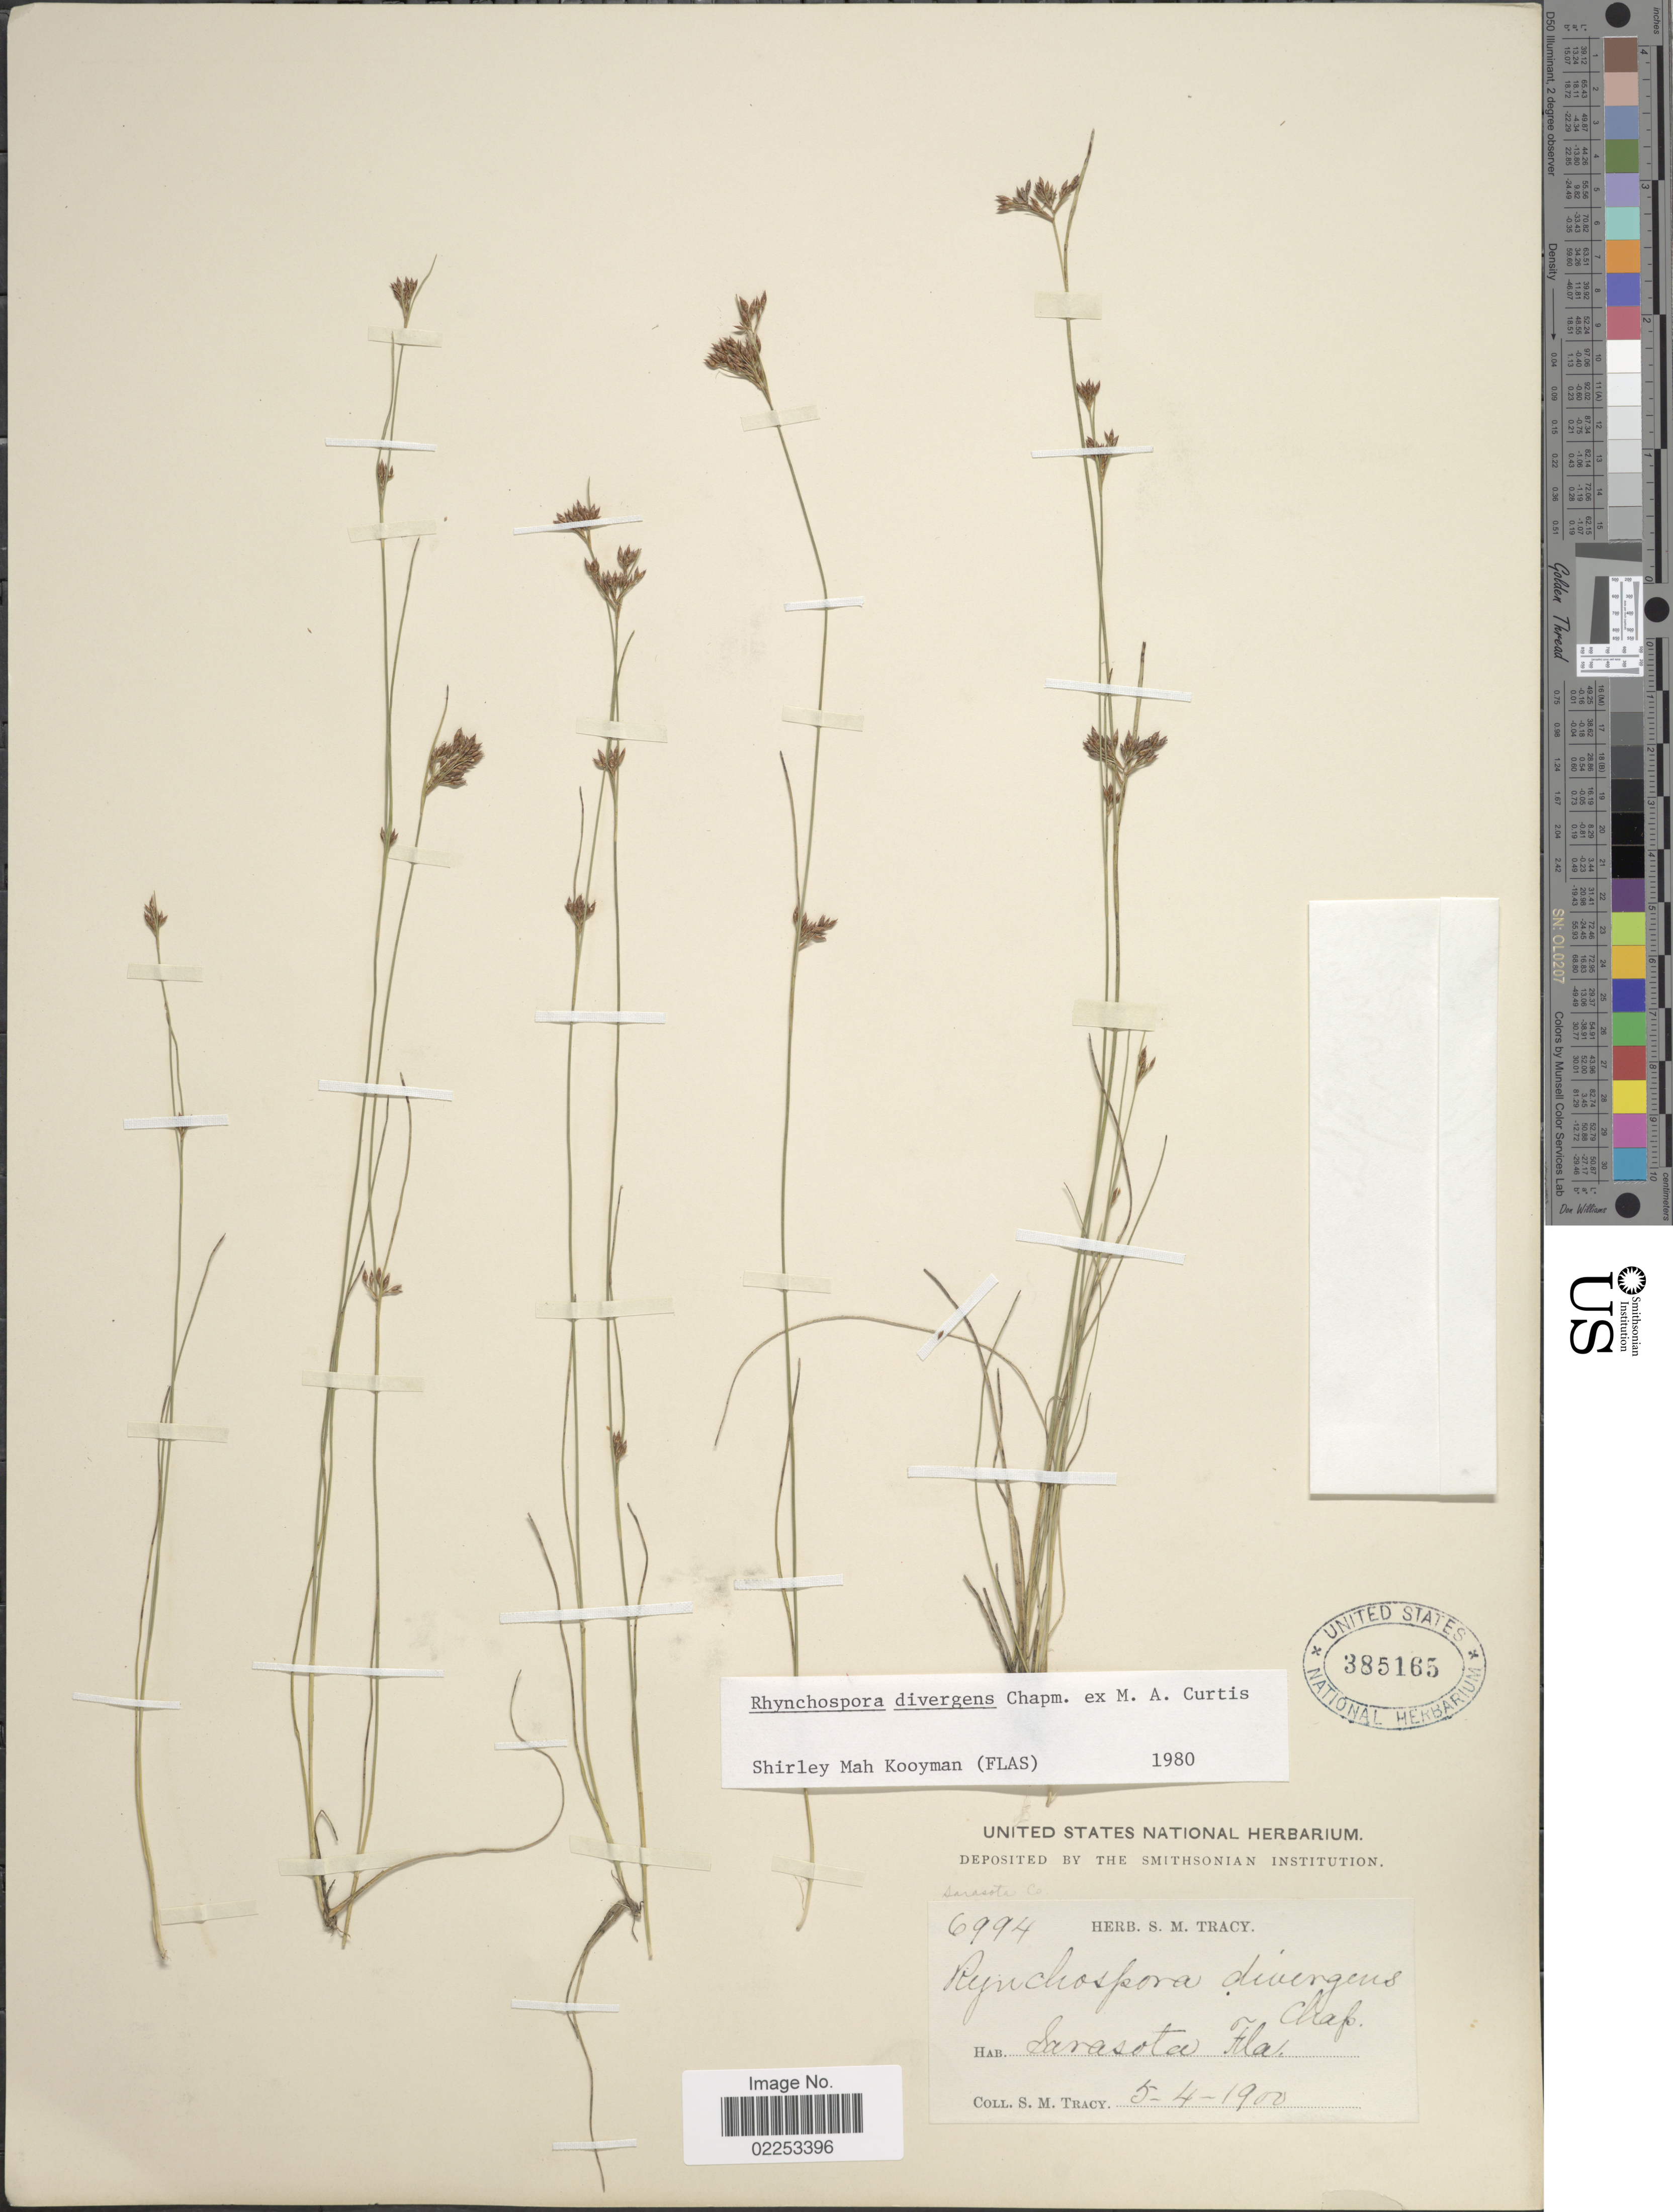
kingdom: Plantae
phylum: Tracheophyta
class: Liliopsida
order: Poales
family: Cyperaceae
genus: Rhynchospora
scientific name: Rhynchospora divergens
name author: Chapm. ex M.A. Curtis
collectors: S. M. Tracy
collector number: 6994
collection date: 1900-05-04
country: United States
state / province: Florida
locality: Sarasota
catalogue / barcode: US 385165